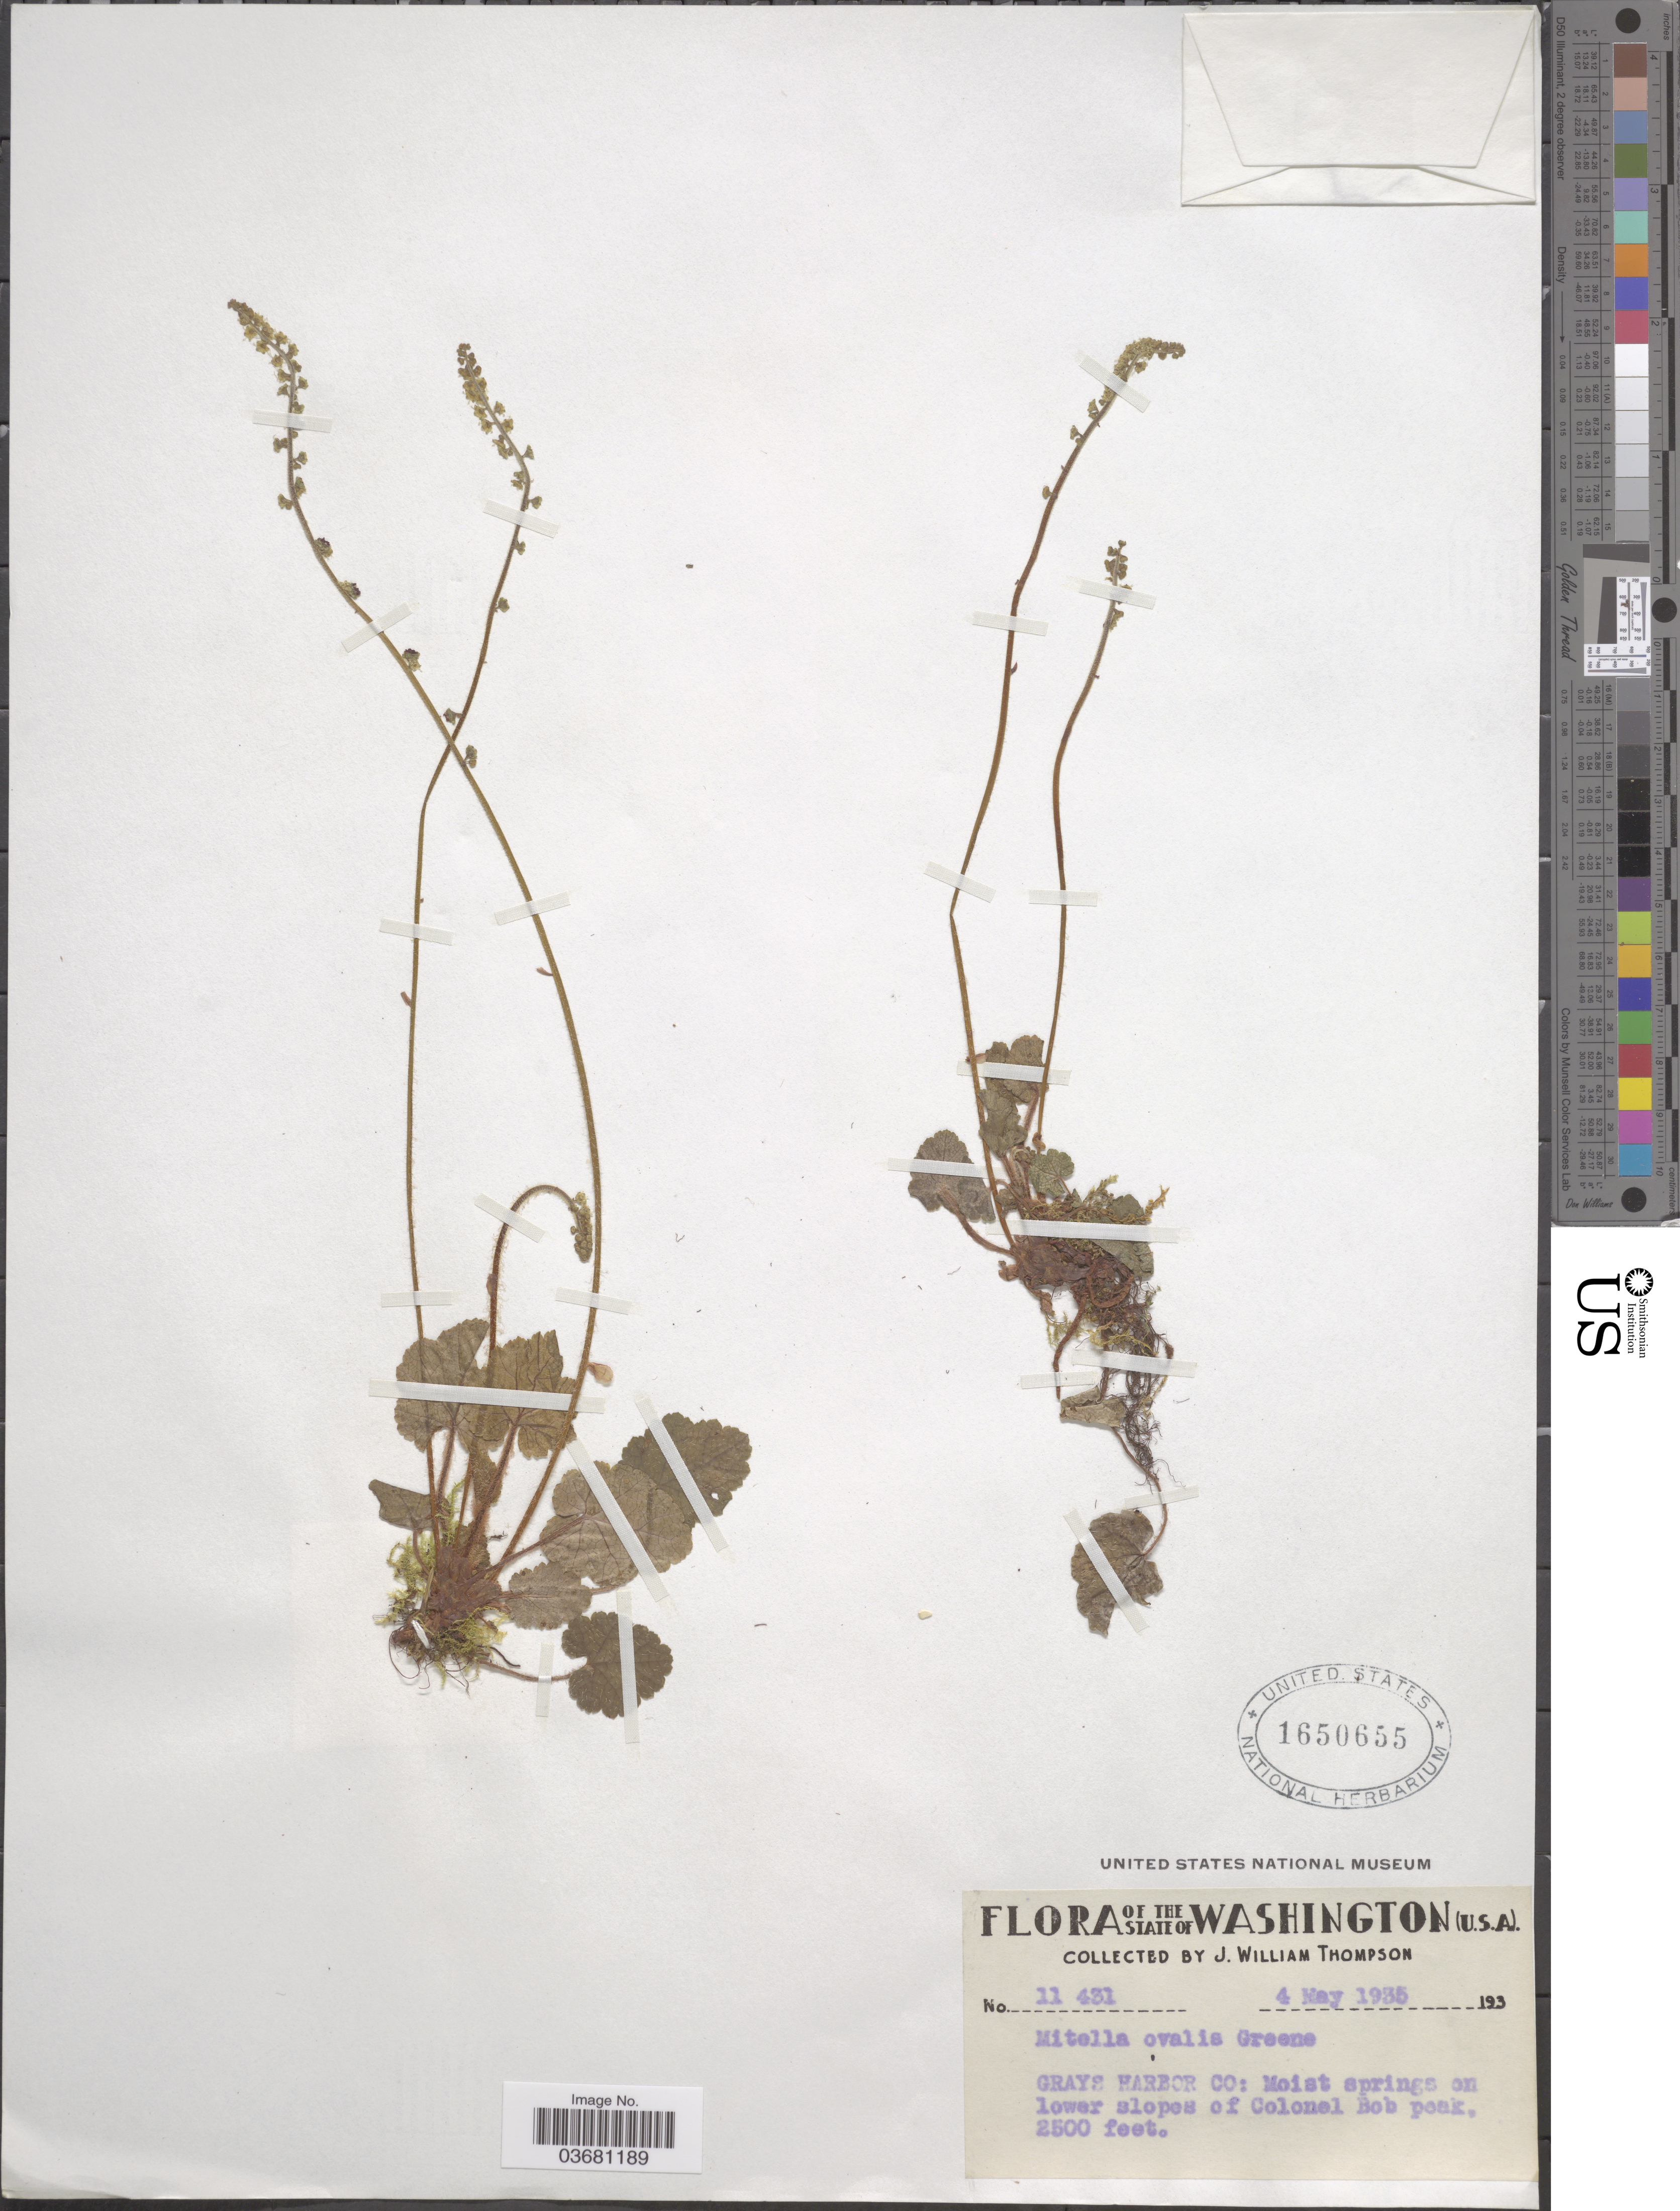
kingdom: Plantae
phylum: Tracheophyta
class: Magnoliopsida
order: Saxifragales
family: Saxifragaceae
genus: Mitella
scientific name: Mitella ovalis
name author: Greene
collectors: J. W. Thompson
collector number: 11431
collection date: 1935-05-04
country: United States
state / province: Washington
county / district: Grays Harbor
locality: The State of Washington. Grays Harbor Co: Moist springs on lower slopes of Colonel Bob peak.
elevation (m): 762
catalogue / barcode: US 1650655